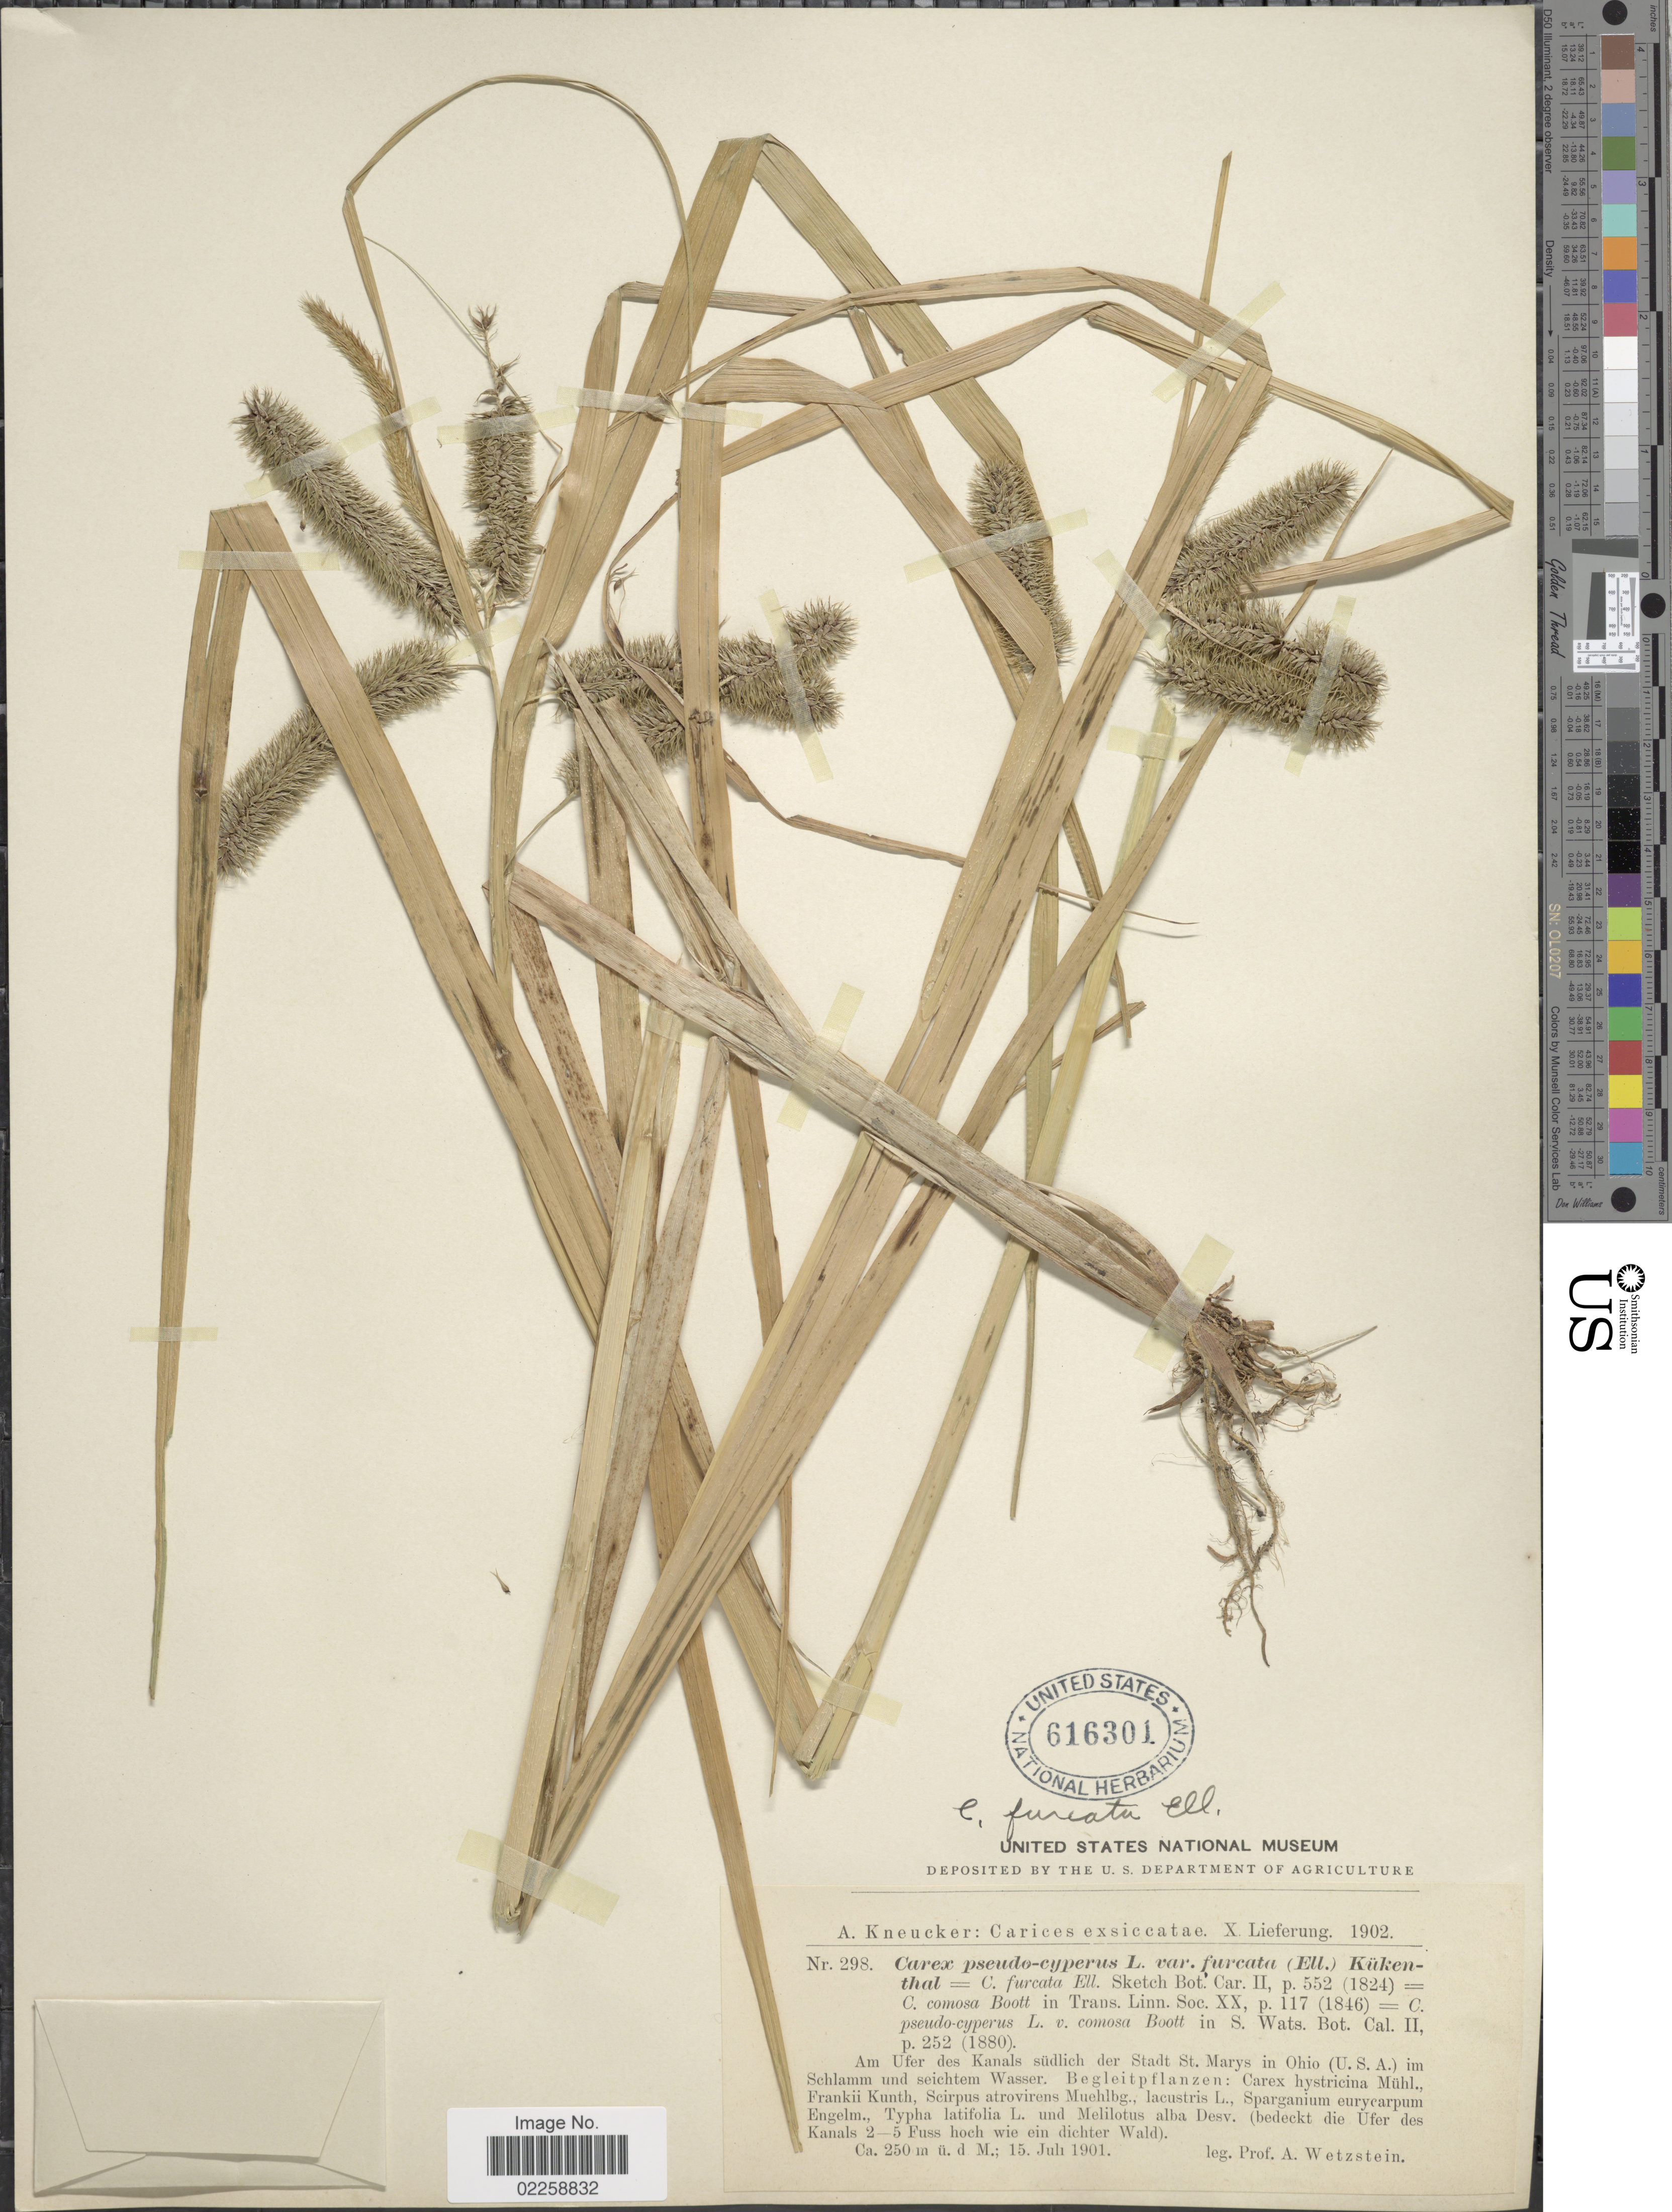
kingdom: Plantae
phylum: Tracheophyta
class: Liliopsida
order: Poales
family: Cyperaceae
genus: Carex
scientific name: Carex comosa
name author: Boott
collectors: A. Wetzstein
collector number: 298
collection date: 1901-07-15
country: United States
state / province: Ohio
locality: Am Ufer des Kanals sudlich der Stadt St. Marys in Ohio (U.S.A.) im Schlamm und seichtem Wasser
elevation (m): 250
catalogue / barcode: US 616301